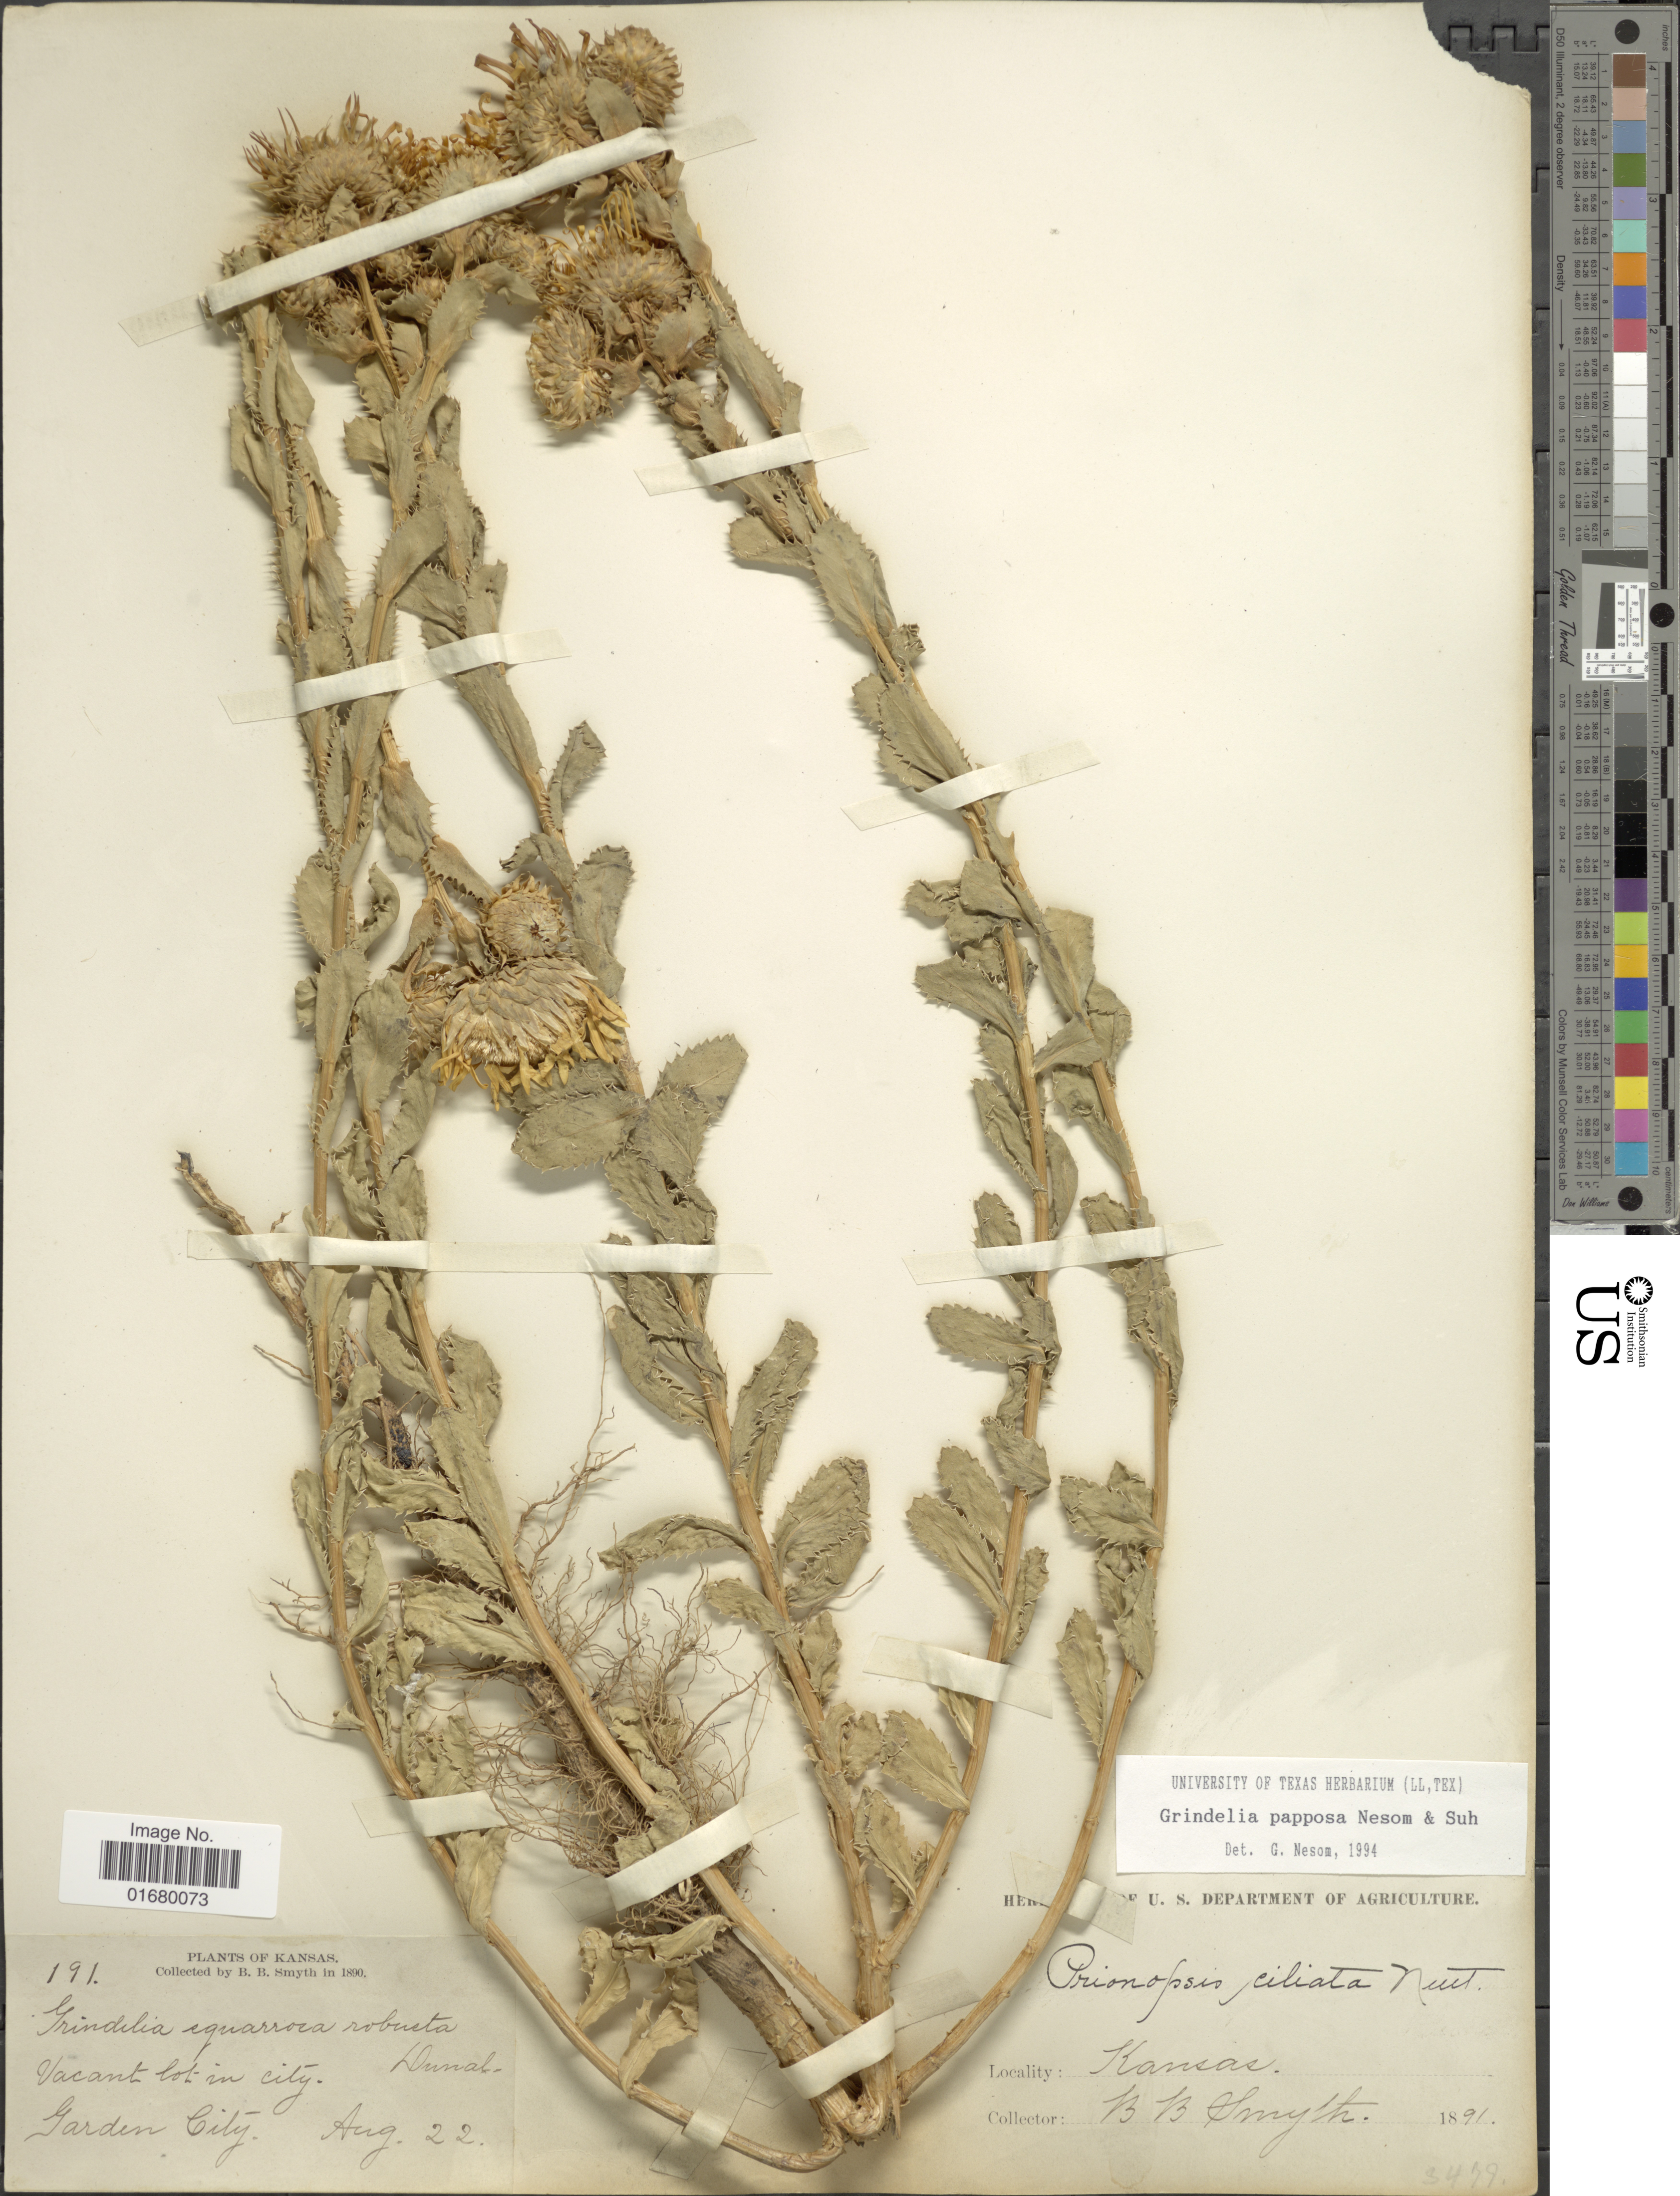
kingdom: Plantae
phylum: Tracheophyta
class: Magnoliopsida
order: Asterales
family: Asteraceae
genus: Grindelia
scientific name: Grindelia papposa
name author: G.L. Nesom & Suh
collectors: B. Smyth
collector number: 191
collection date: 1890-08-22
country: United States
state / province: Kansas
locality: Vacant lot in city, Garden City.